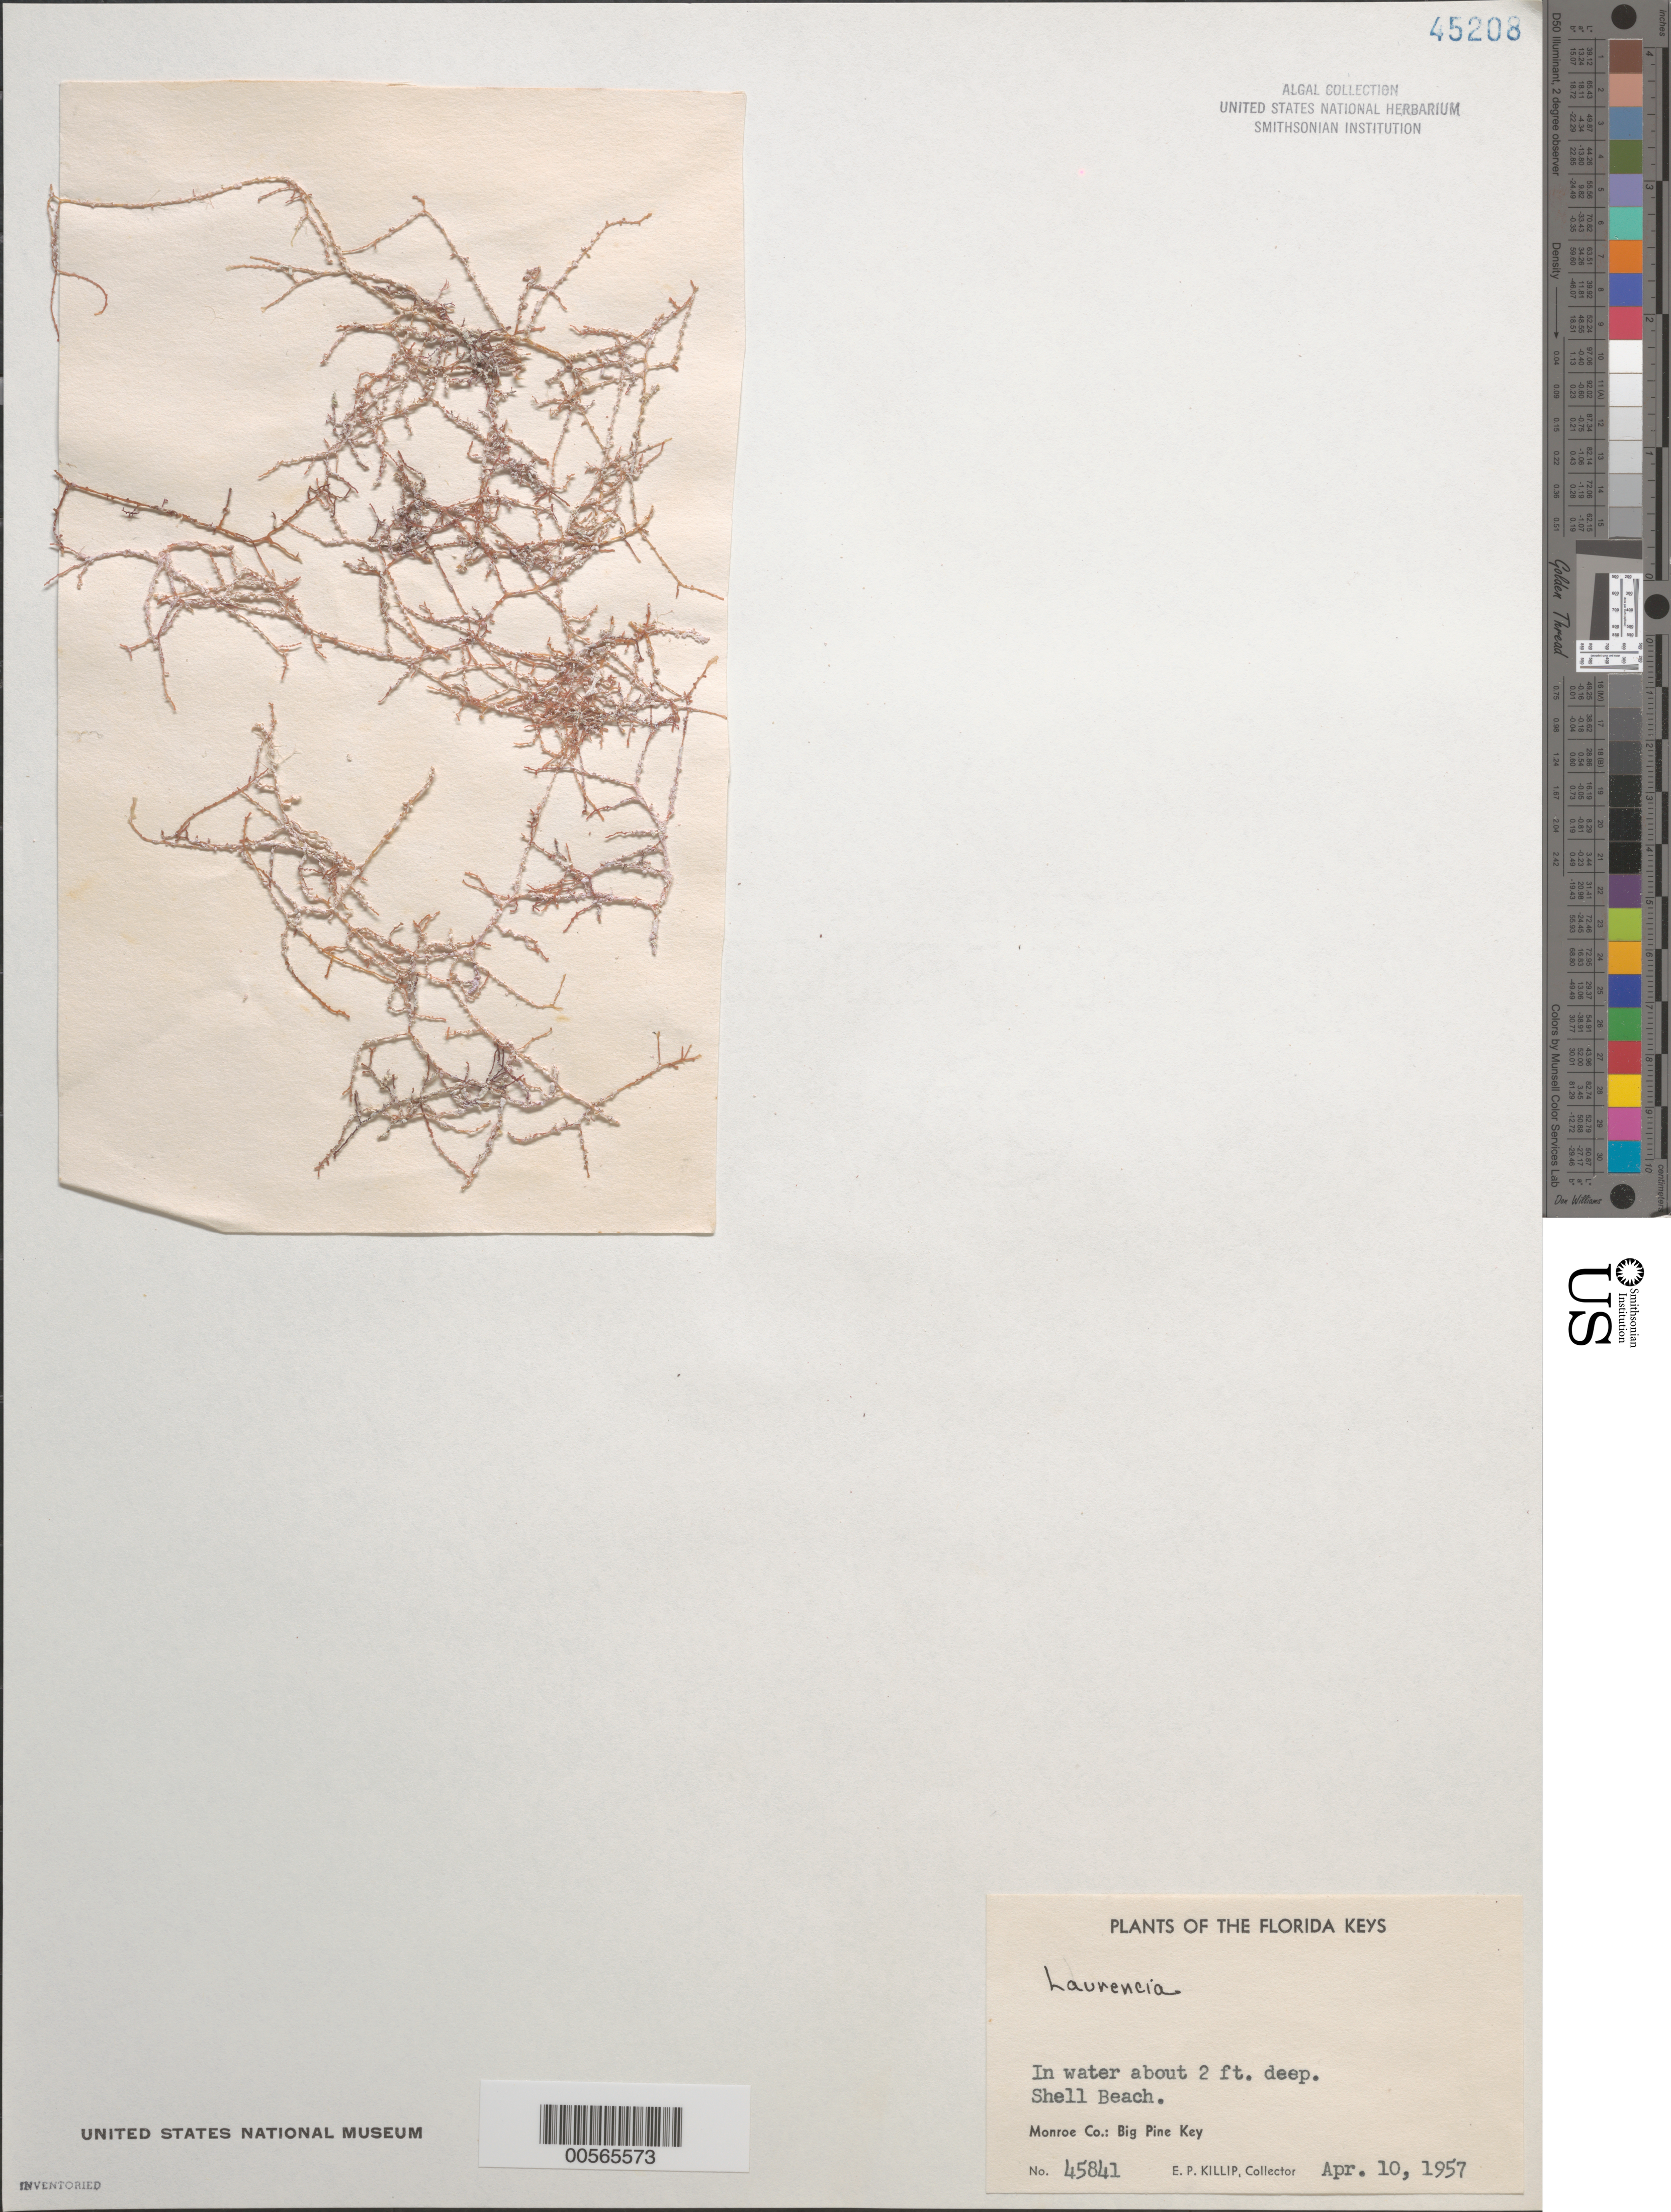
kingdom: Plantae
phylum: Rhodophyta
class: Florideophyceae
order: Ceramiales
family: Rhodomelaceae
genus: Laurencia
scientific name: Laurencia sp.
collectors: E. P. Killip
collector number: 45841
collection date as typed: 10 Apr 1957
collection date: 1957-04-10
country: United States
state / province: Florida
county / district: Monroe County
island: Big Pine Key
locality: Shell Beach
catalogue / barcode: US 45208